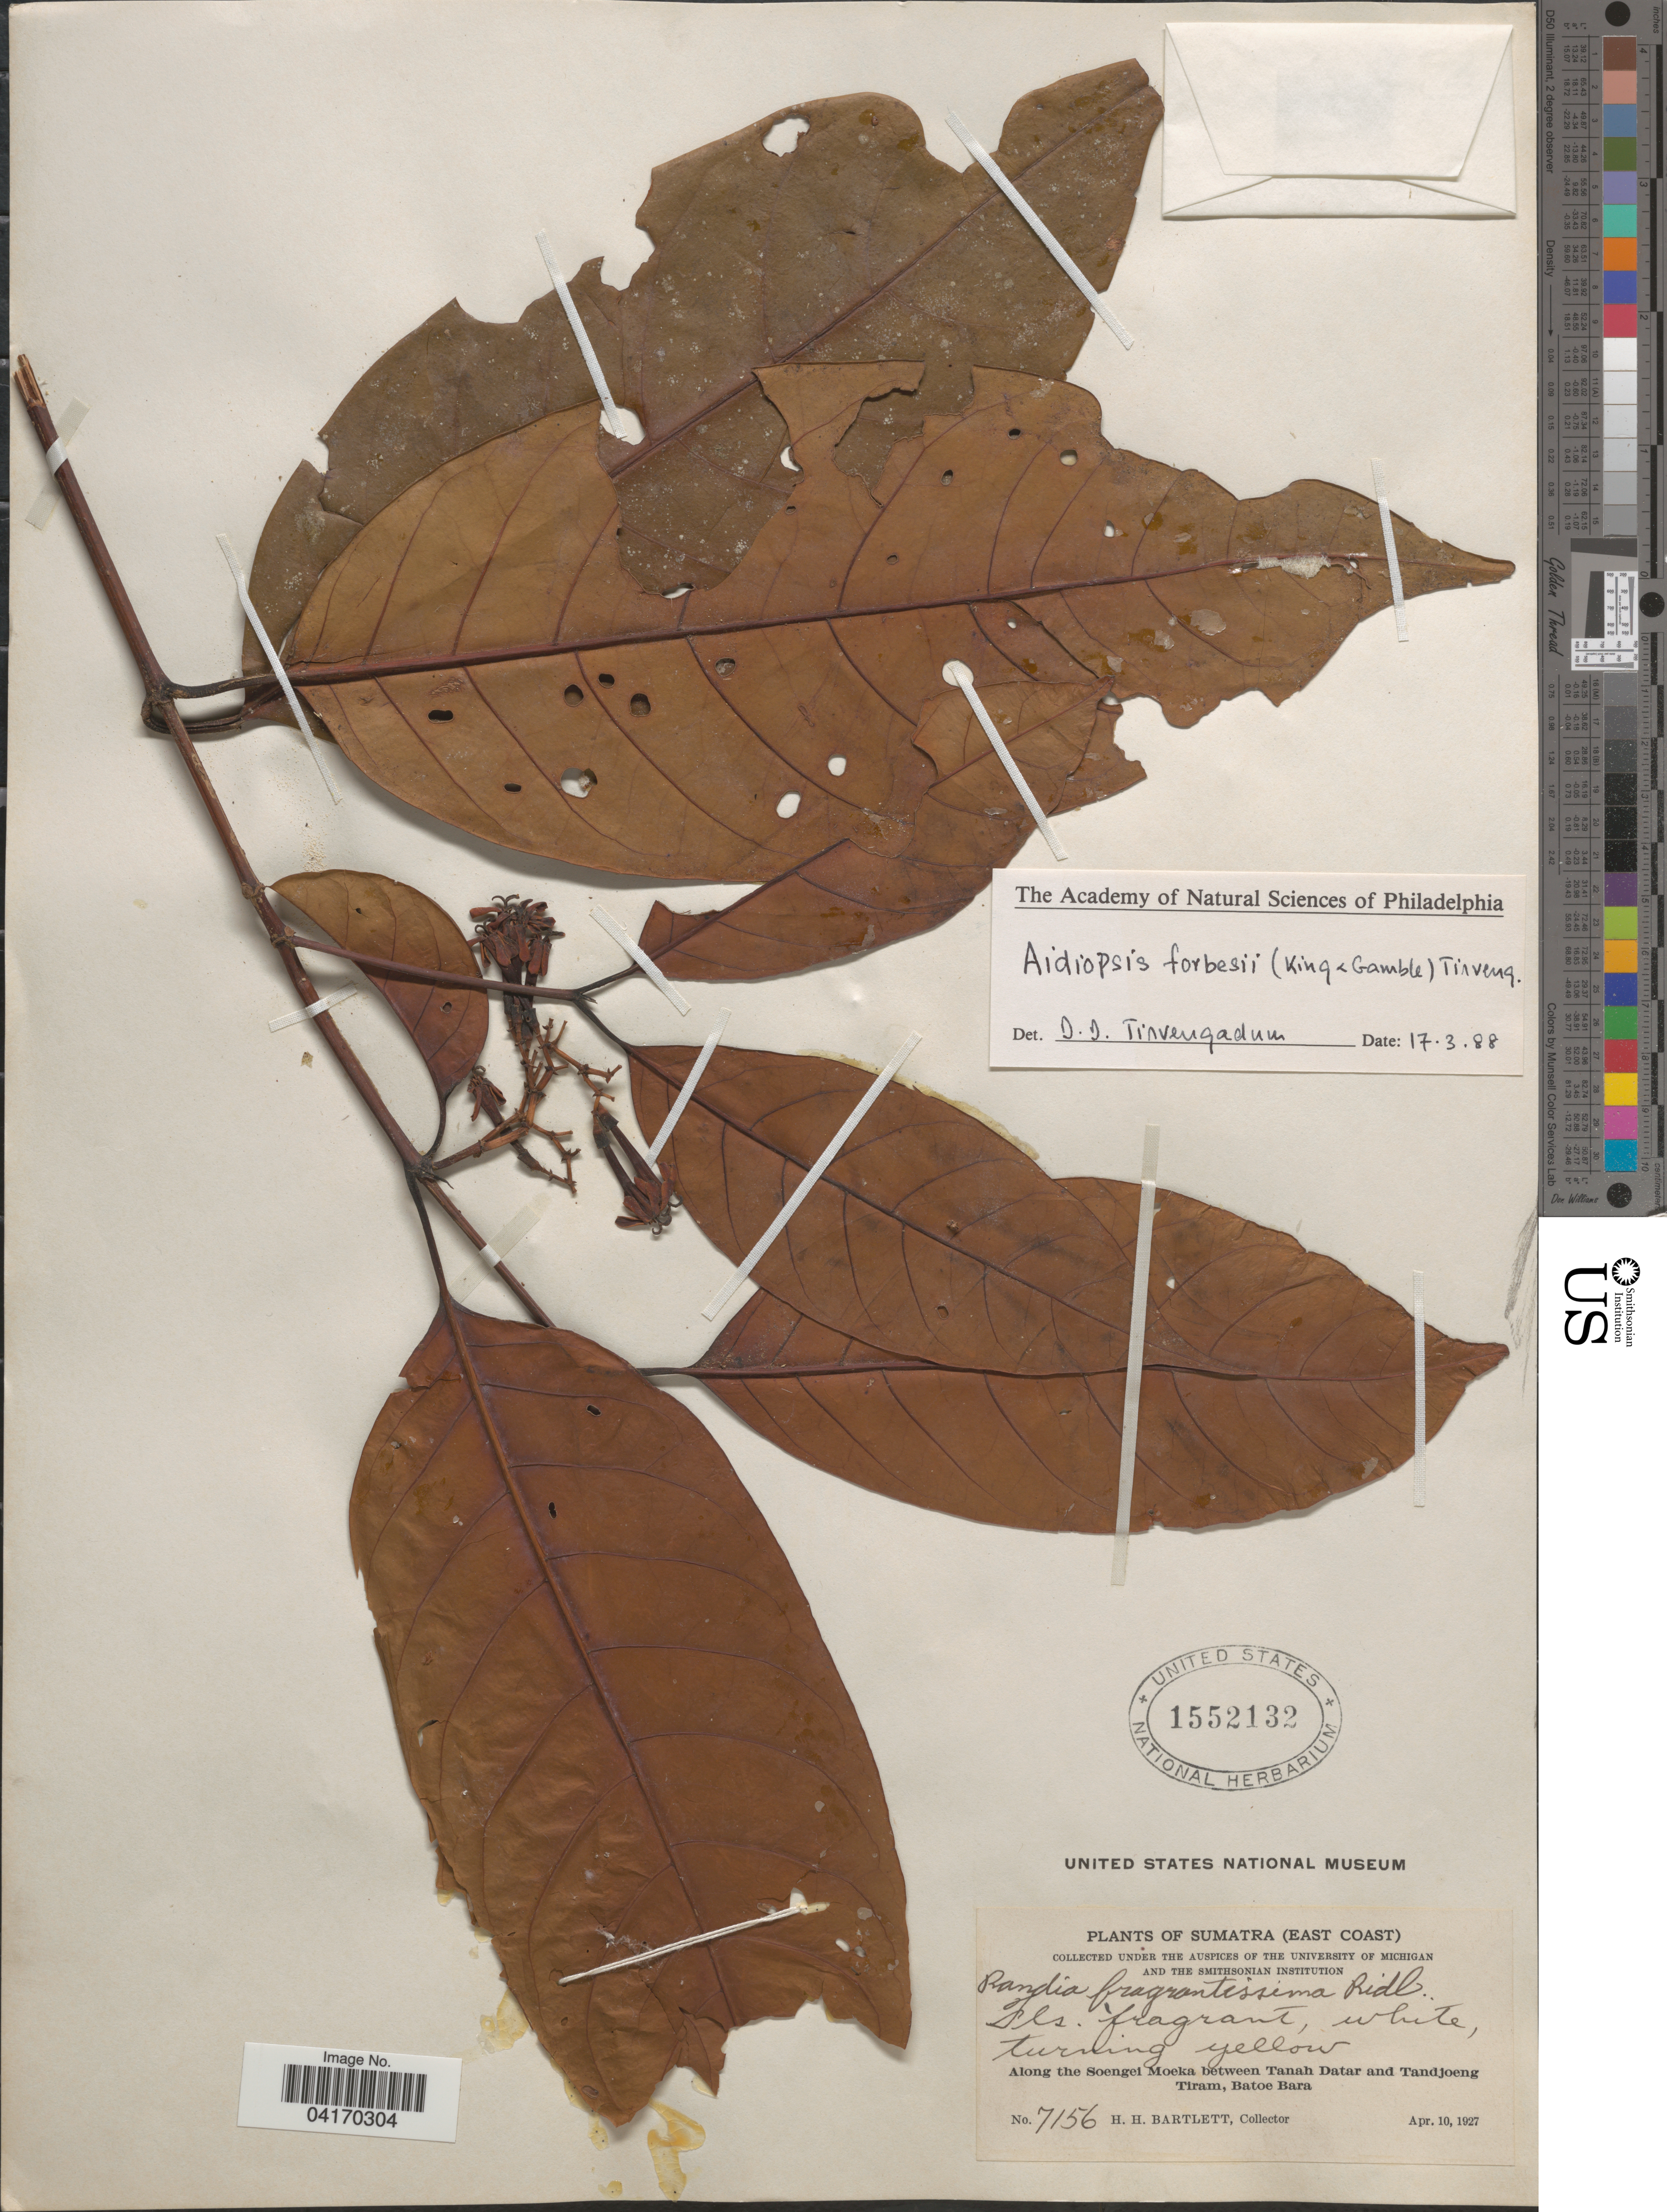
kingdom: Plantae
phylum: Tracheophyta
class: Magnoliopsida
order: Gentianales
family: Rubiaceae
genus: Aidiopsis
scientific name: Aidiopsis forbesii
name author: (King & Gamble) Tirveng.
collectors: H. H. Bartlett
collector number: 7156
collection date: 1927-04-10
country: Indonesia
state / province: Sumatra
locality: East Coast. Along the Soengei Moeka between Tanah Datar and Tandjoeng Tiram, Batoe Bara.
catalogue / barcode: US 1552132